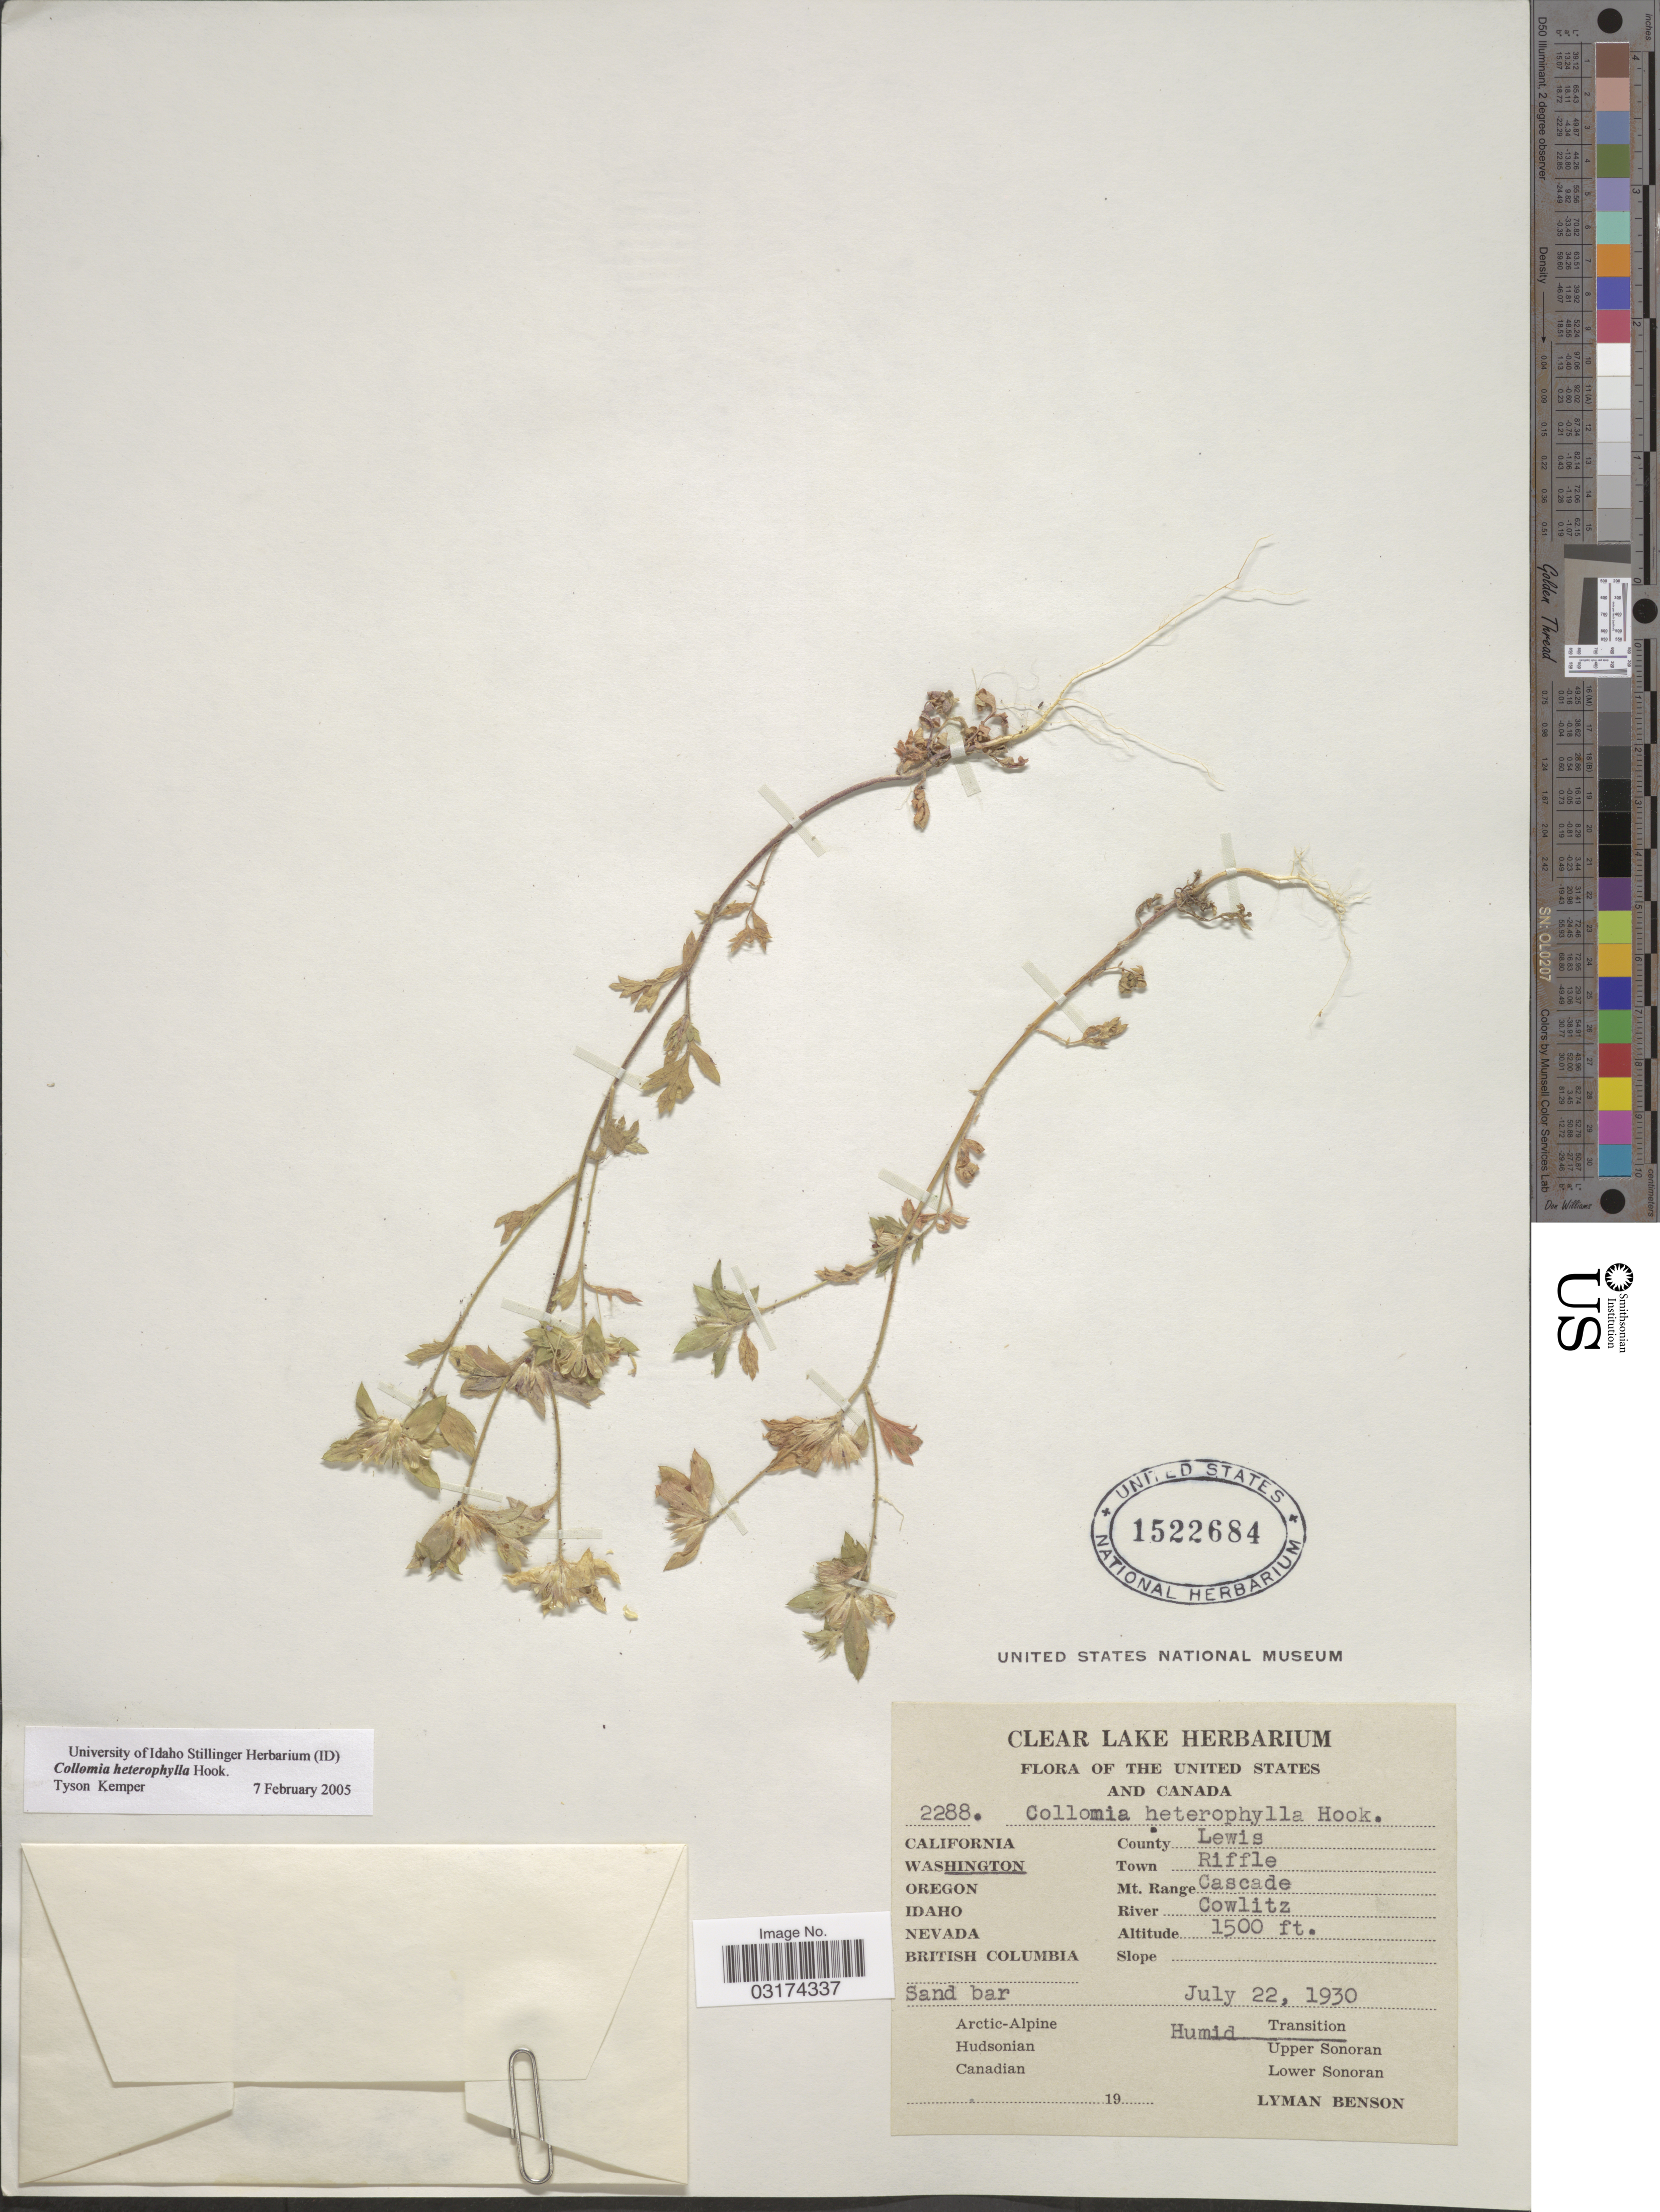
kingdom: Plantae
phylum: Tracheophyta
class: Magnoliopsida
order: Ericales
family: Polemoniaceae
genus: Collomia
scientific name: Collomia heterophylla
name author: Hook.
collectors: L. D. Benson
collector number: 2288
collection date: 1930-07-22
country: United States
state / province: Washington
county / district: Lewis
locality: County Lewis. Town Riffle. Mt. Range Cascade. River Cowlitz. Humid Transition.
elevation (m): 457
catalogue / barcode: US 1522684